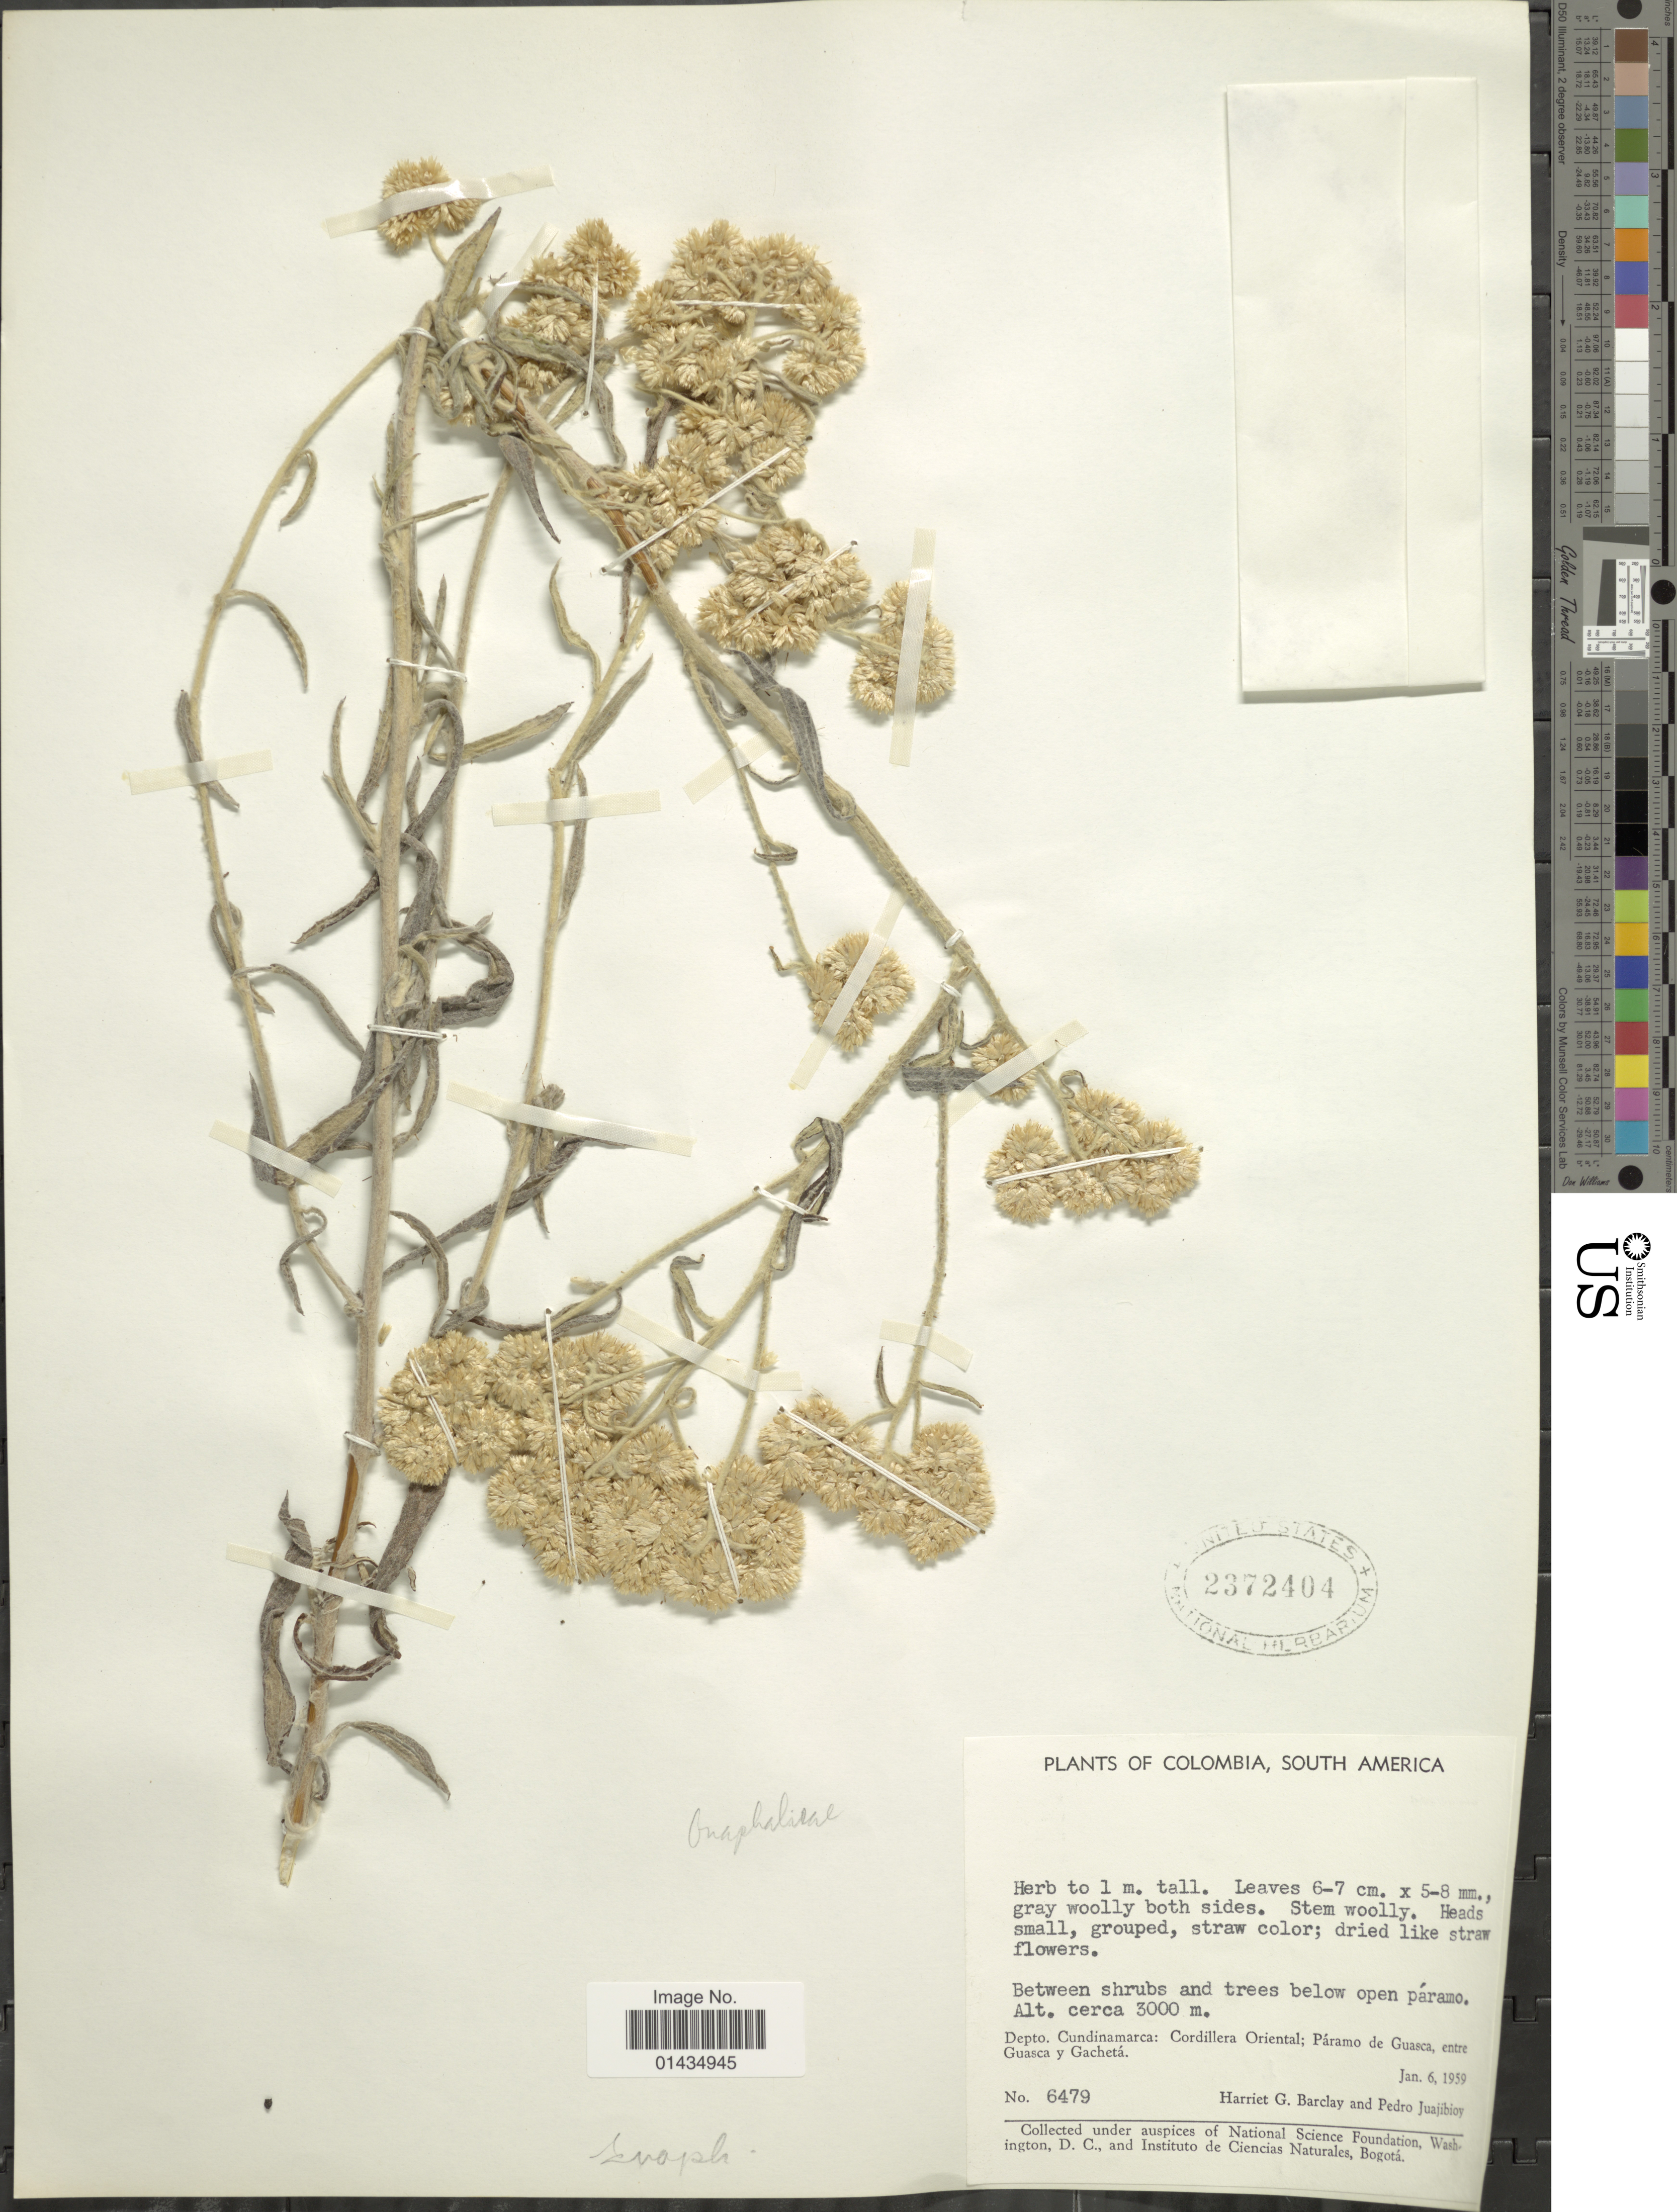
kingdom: Plantae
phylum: Tracheophyta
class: Magnoliopsida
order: Asterales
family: Asteraceae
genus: Achyrocline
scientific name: Achyrocline sp.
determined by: Dillon, M. O.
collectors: H. G. Barclay & P. Juajibioy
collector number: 6479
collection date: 1959-01-06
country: Colombia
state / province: Cundinamarca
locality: South America, below open páramo, Cordillera Oriental; Páramo de Guasca, entre Cuasca y Gachetá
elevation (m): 3000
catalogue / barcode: US 2372404